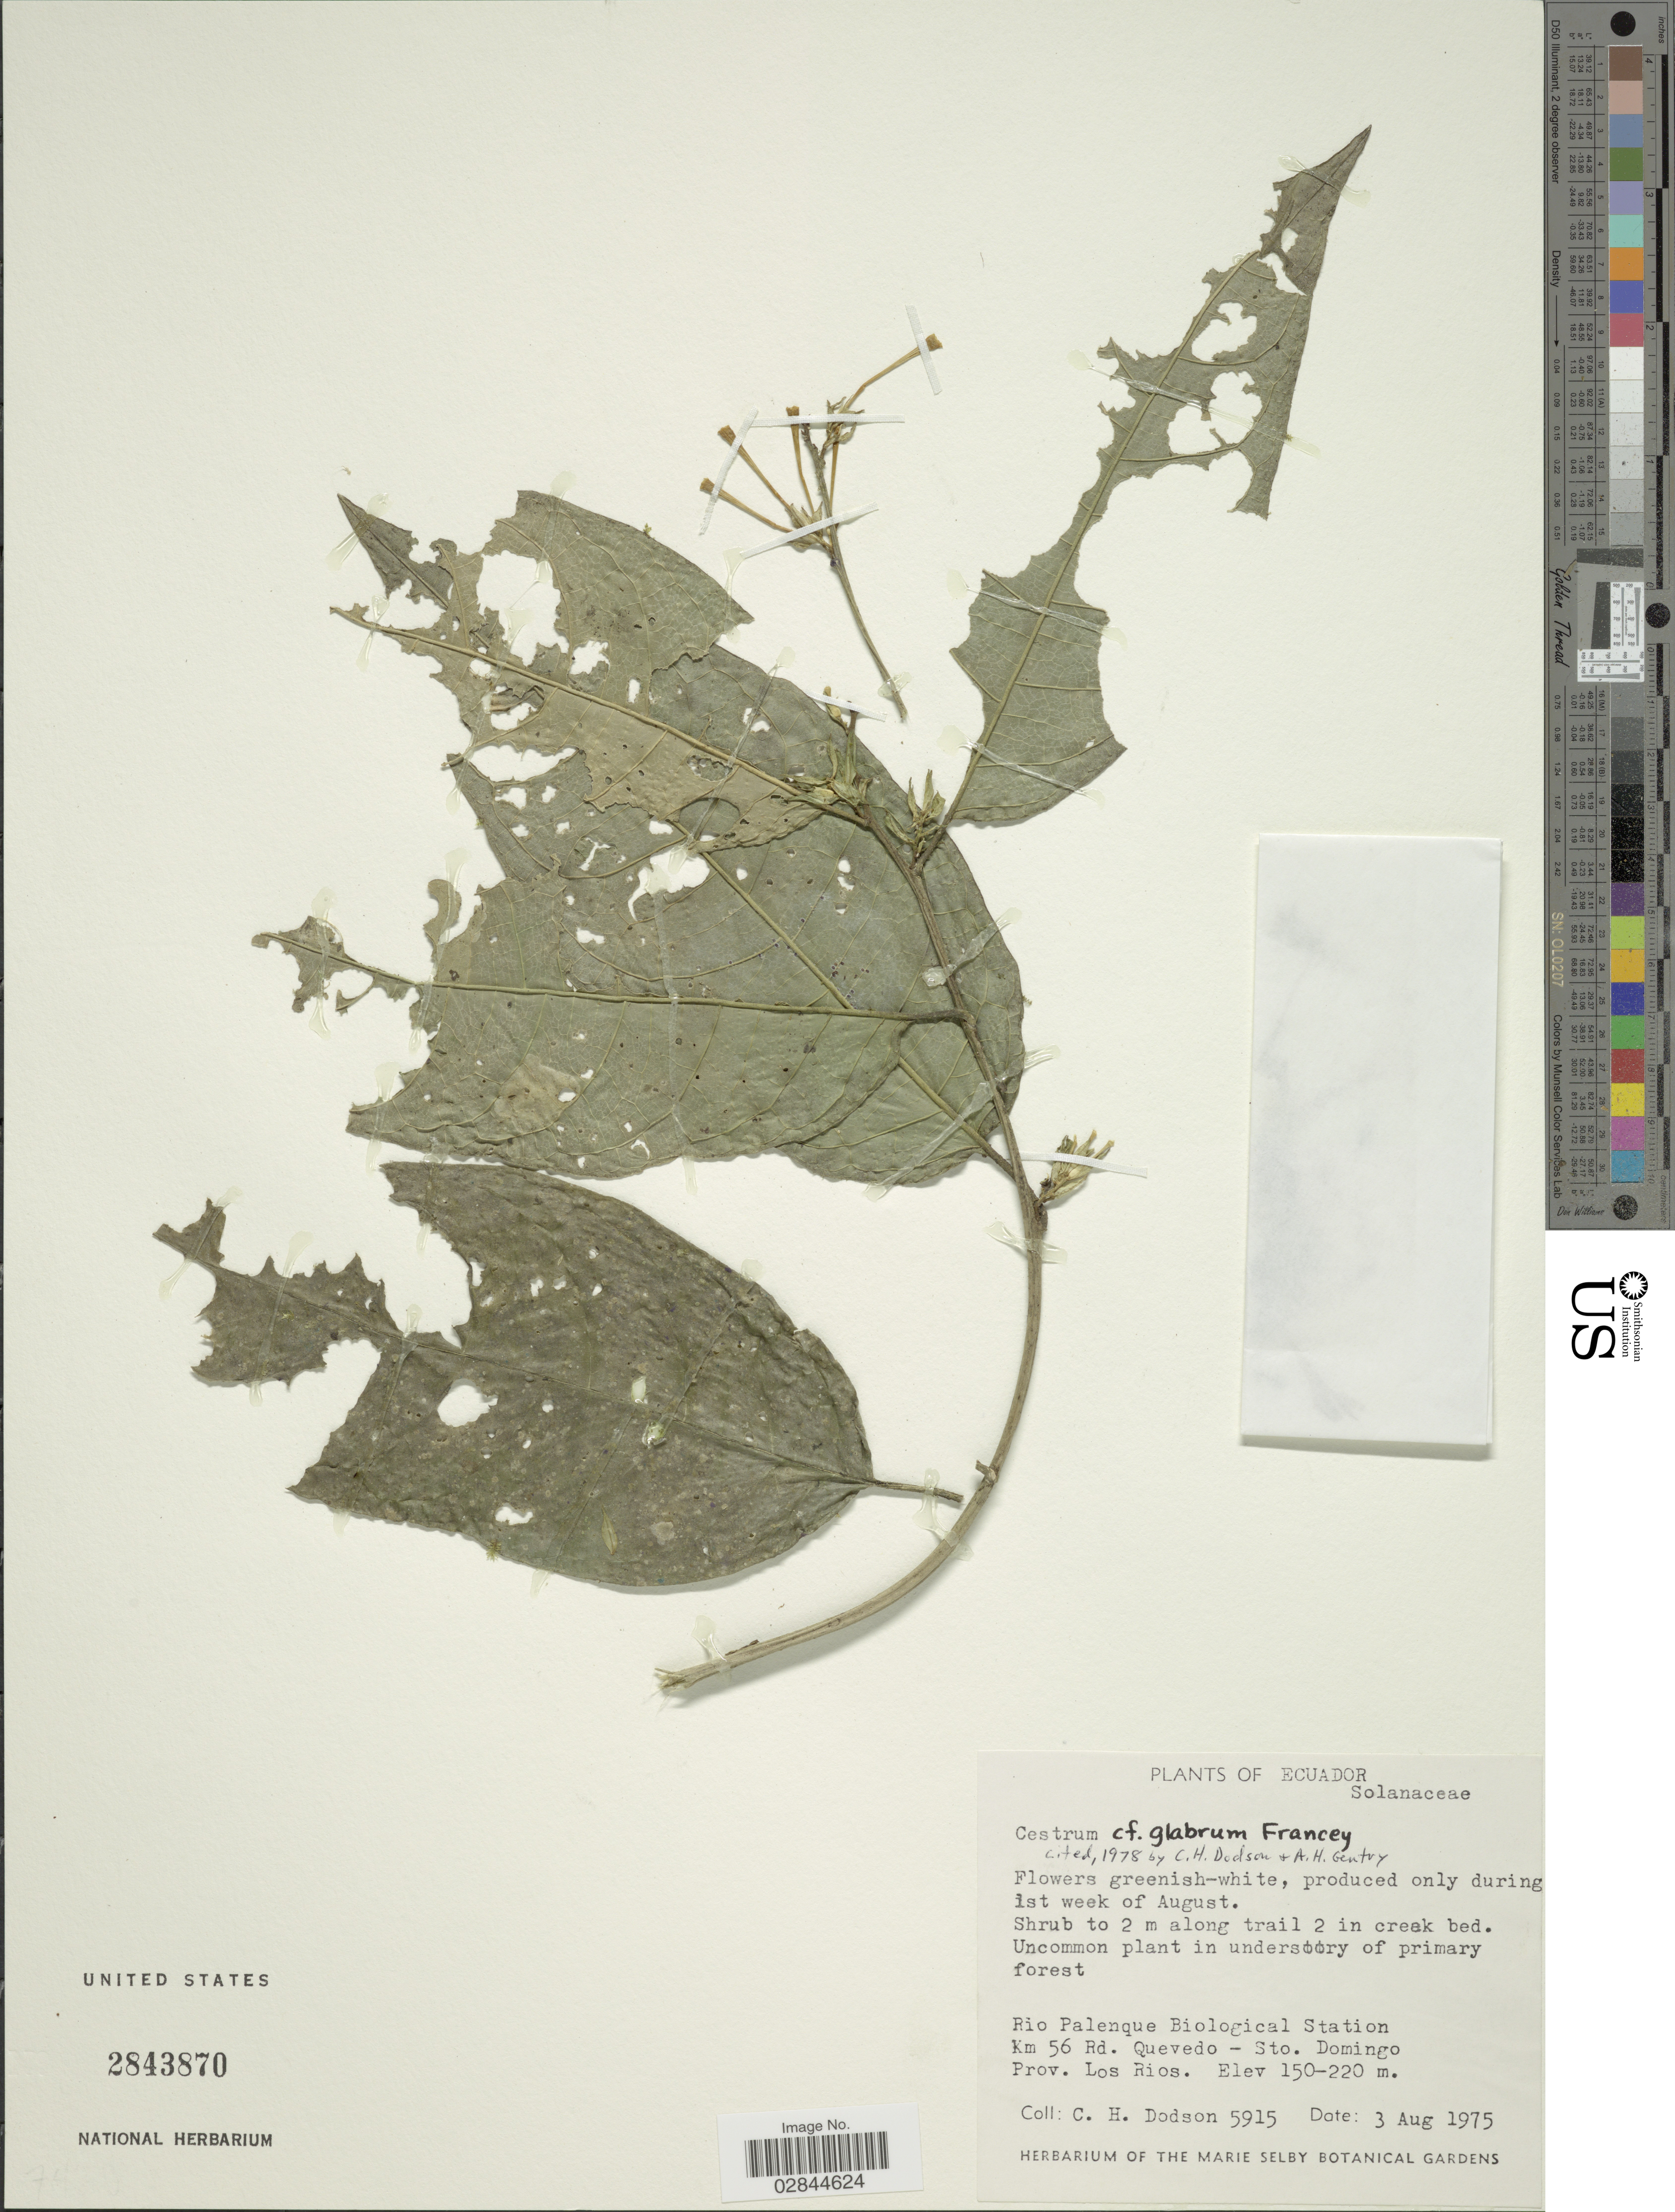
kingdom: Plantae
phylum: Tracheophyta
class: Magnoliopsida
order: Solanales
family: Solanaceae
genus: Cestrum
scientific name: Cestrum glabrum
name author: Francey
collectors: C. H. Dodson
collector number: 5915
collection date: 1975-08-03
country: Ecuador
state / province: Los Ríos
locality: Rio Palenque Biological Station Km 56. Rd. Quevedo-Sto. Domingo.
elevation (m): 150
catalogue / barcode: US 2843870